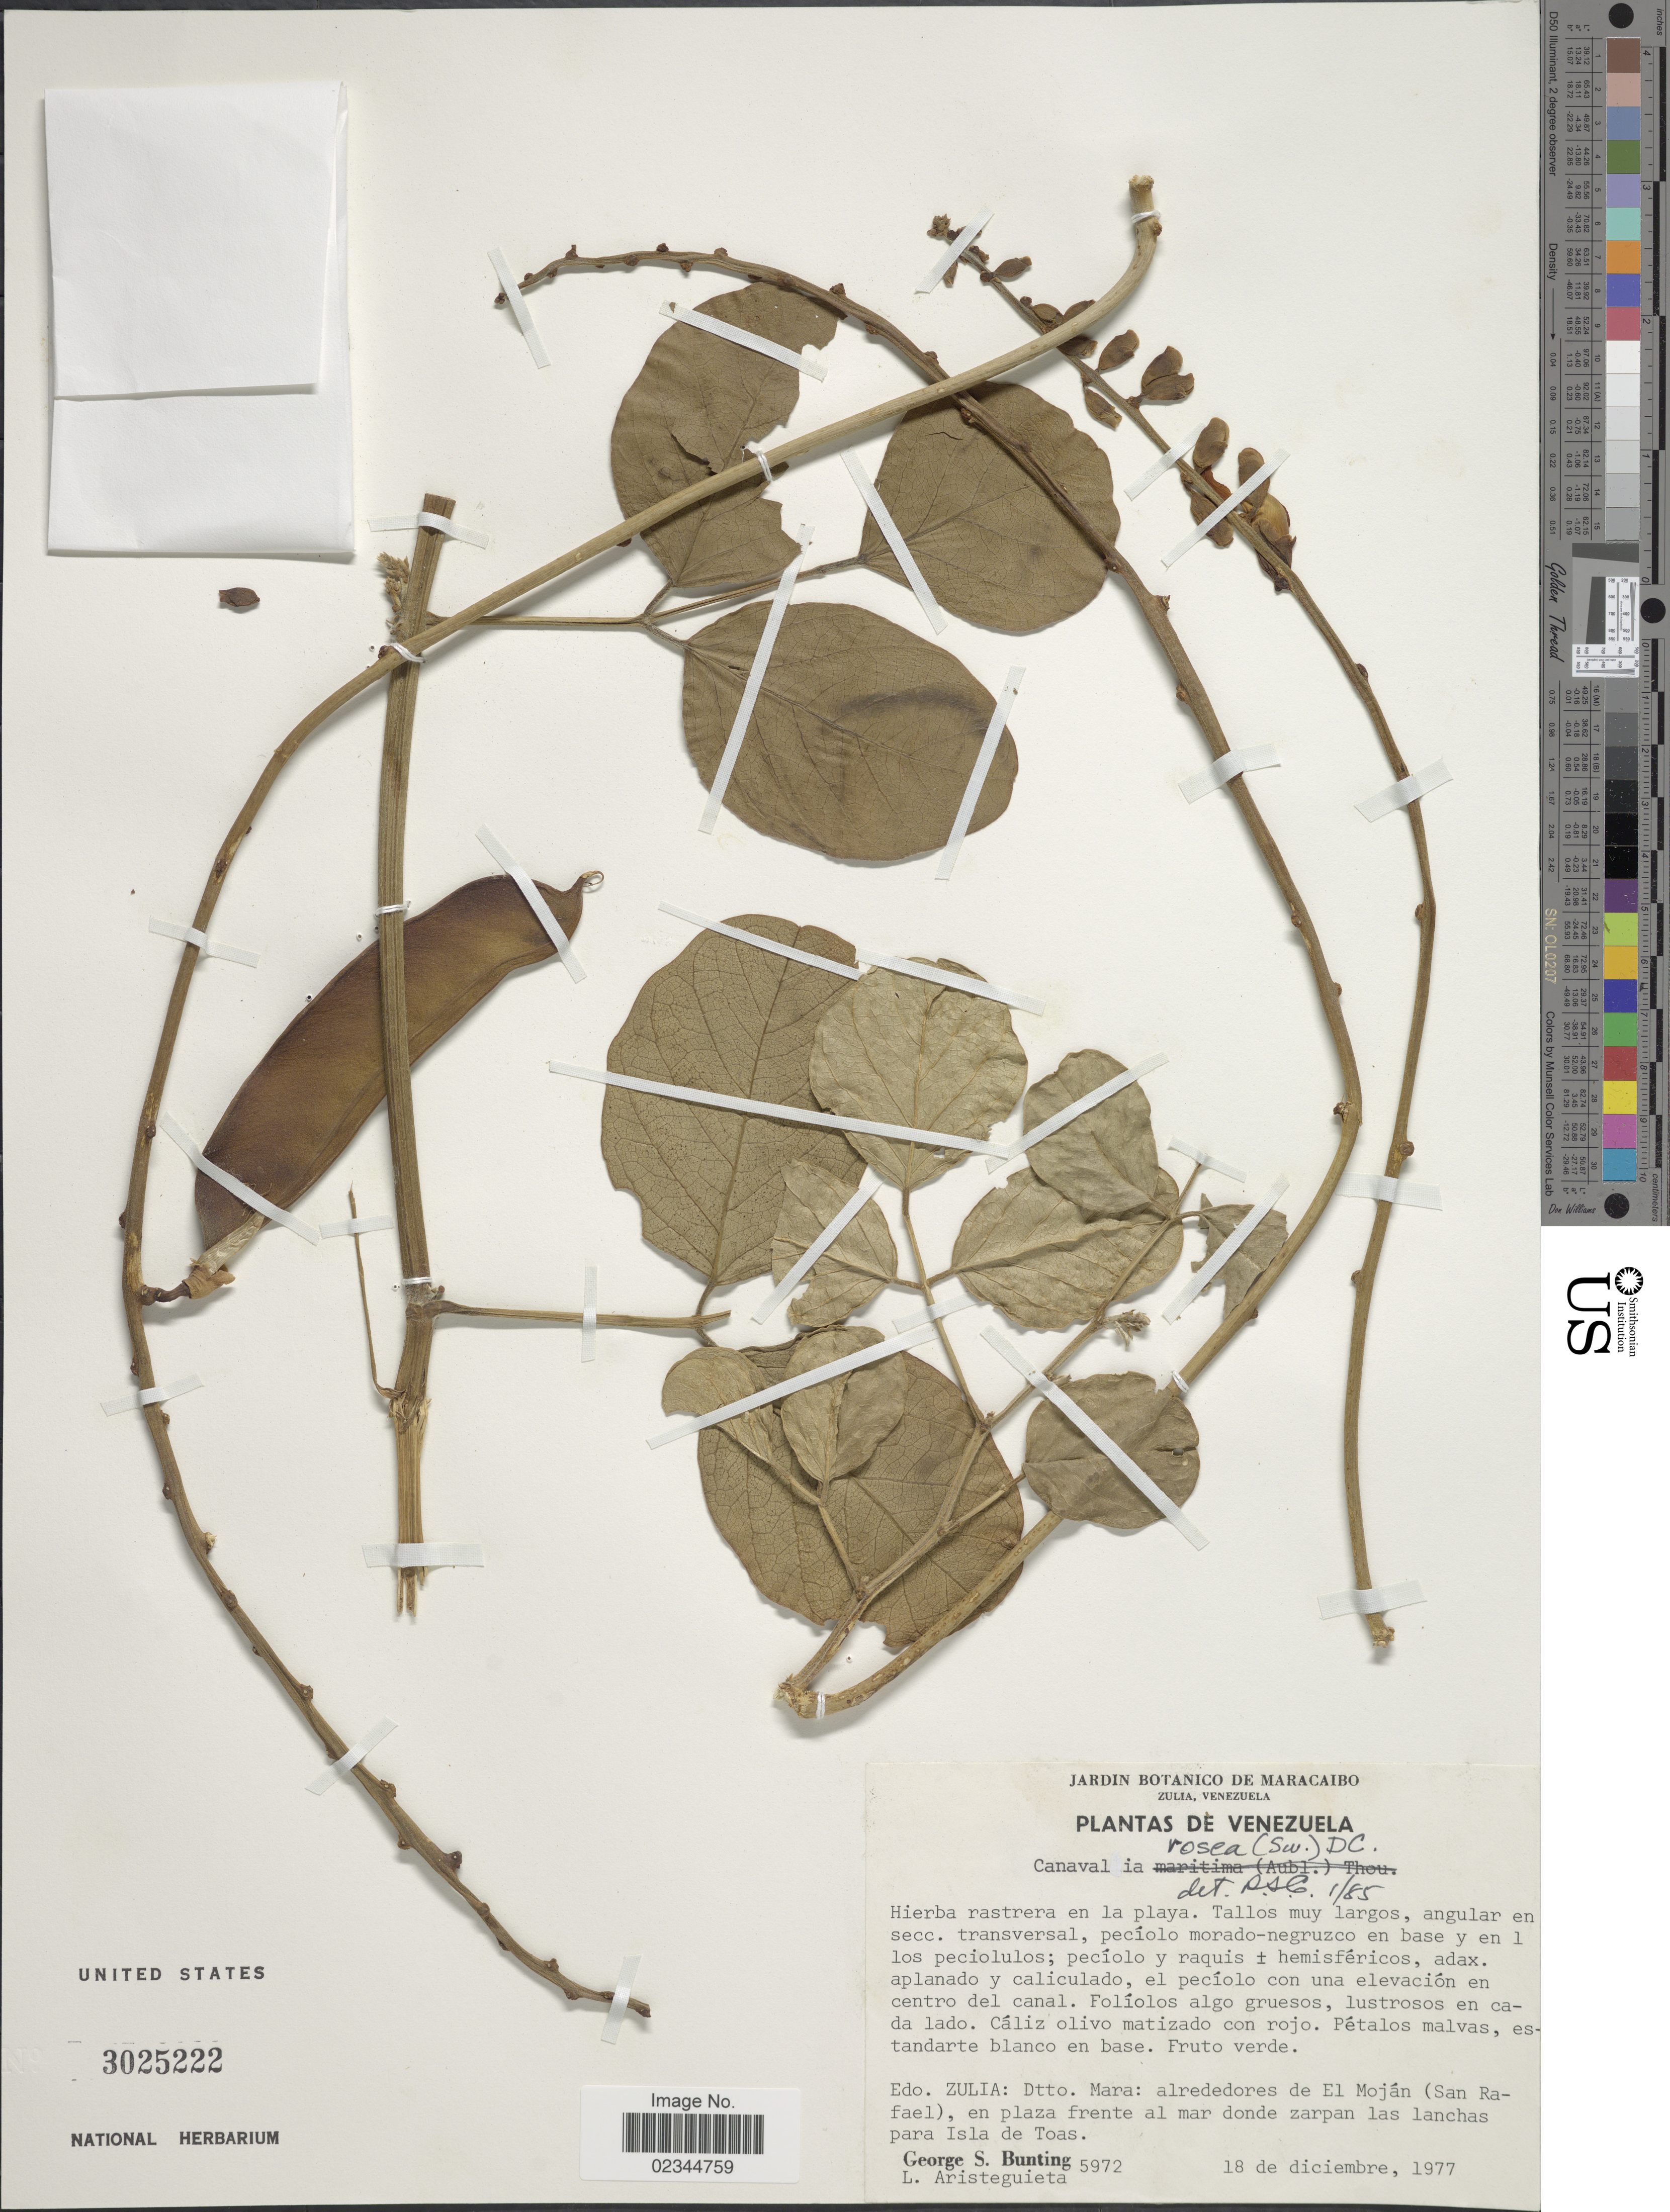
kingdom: Plantae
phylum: Tracheophyta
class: Magnoliopsida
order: Fabales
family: Fabaceae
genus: Canavalia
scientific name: Canavalia rosea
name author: (Sw.) DC.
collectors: G. S. Bunting & L. Aristeguieta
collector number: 5972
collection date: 1977-12-18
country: Venezuela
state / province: Zulia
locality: Edo. Zulia: Dtto. Mara: alrededores de El Mojan (San Rafael), en plaza frente al mar donde zarpan las lanchas para Isla de Toas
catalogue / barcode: US 3025222